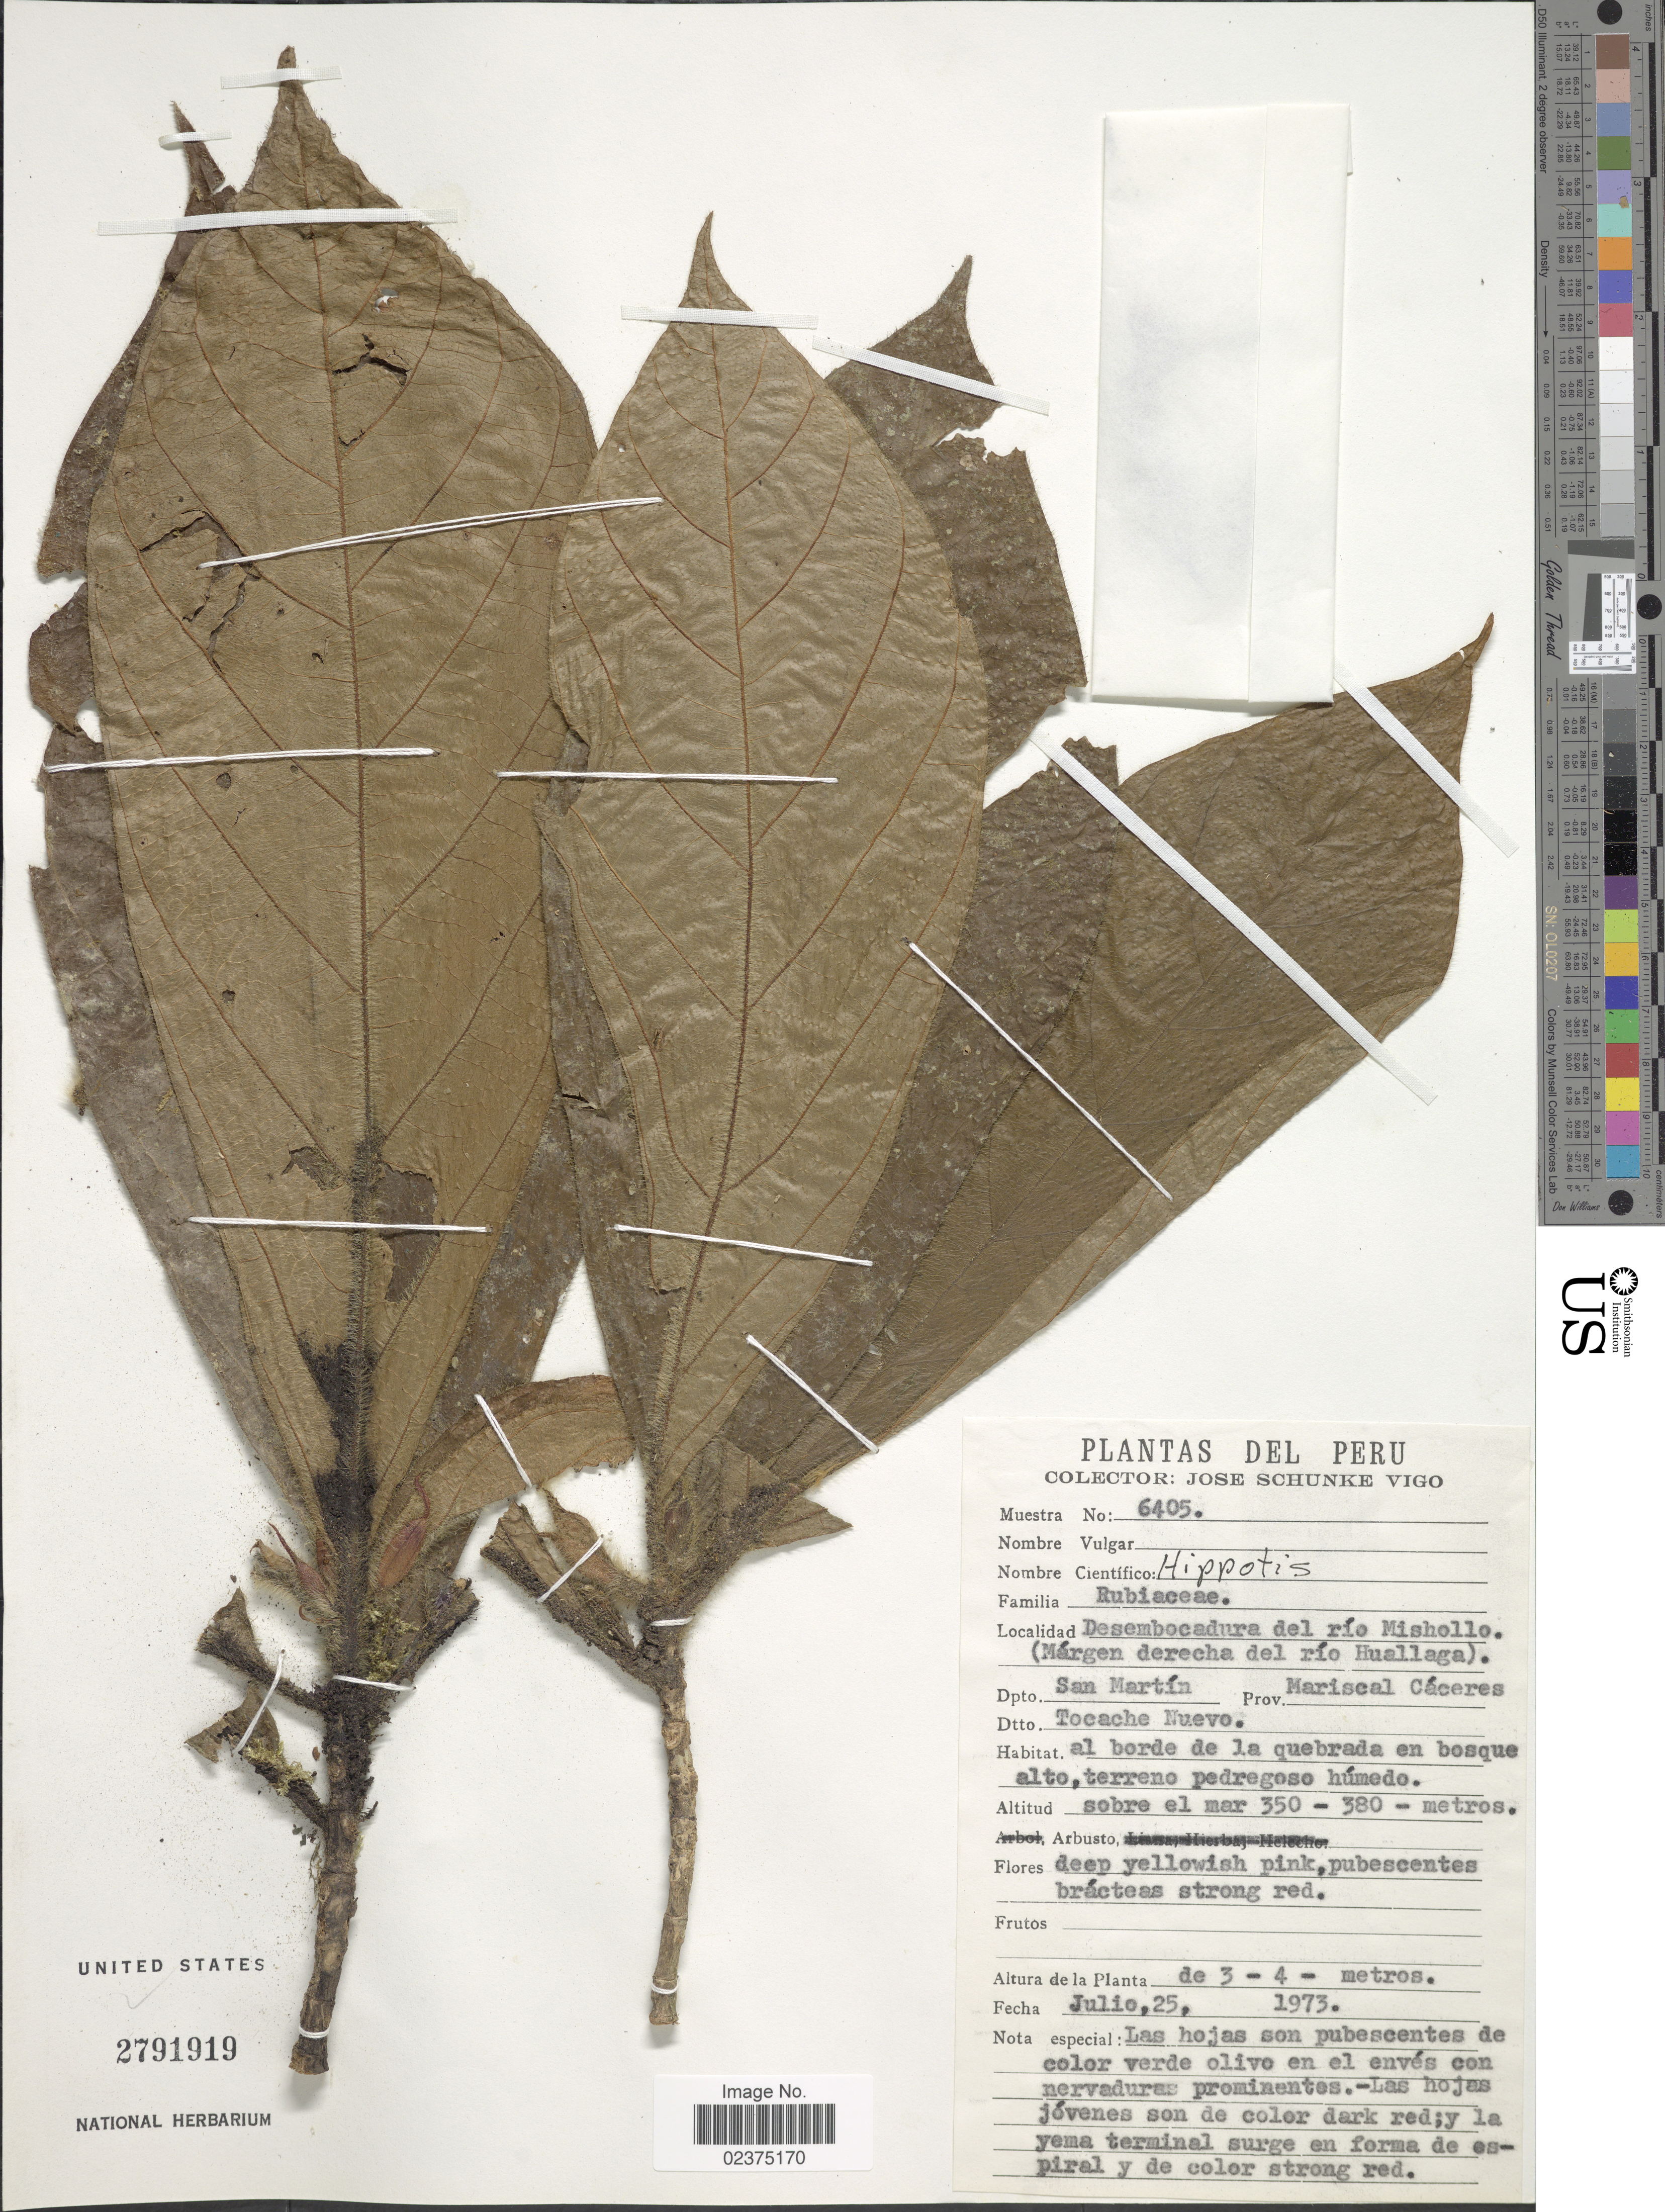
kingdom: Plantae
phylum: Tracheophyta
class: Magnoliopsida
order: Gentianales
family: Rubiaceae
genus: Hippotis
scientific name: Hippotis sp.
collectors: J. Schunke Vigo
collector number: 6405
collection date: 1973-07-25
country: Peru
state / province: San Martín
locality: Desembocadura del río Mishollo. (Margén derecha del río Huallaga), Dpto San Martín, Prov. Mariscal Cáceres, Dtto Tocache Nuevo, al borde de la quebrada en bosque alto, terreno pedregoso húmedo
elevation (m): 350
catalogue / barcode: US 2791919